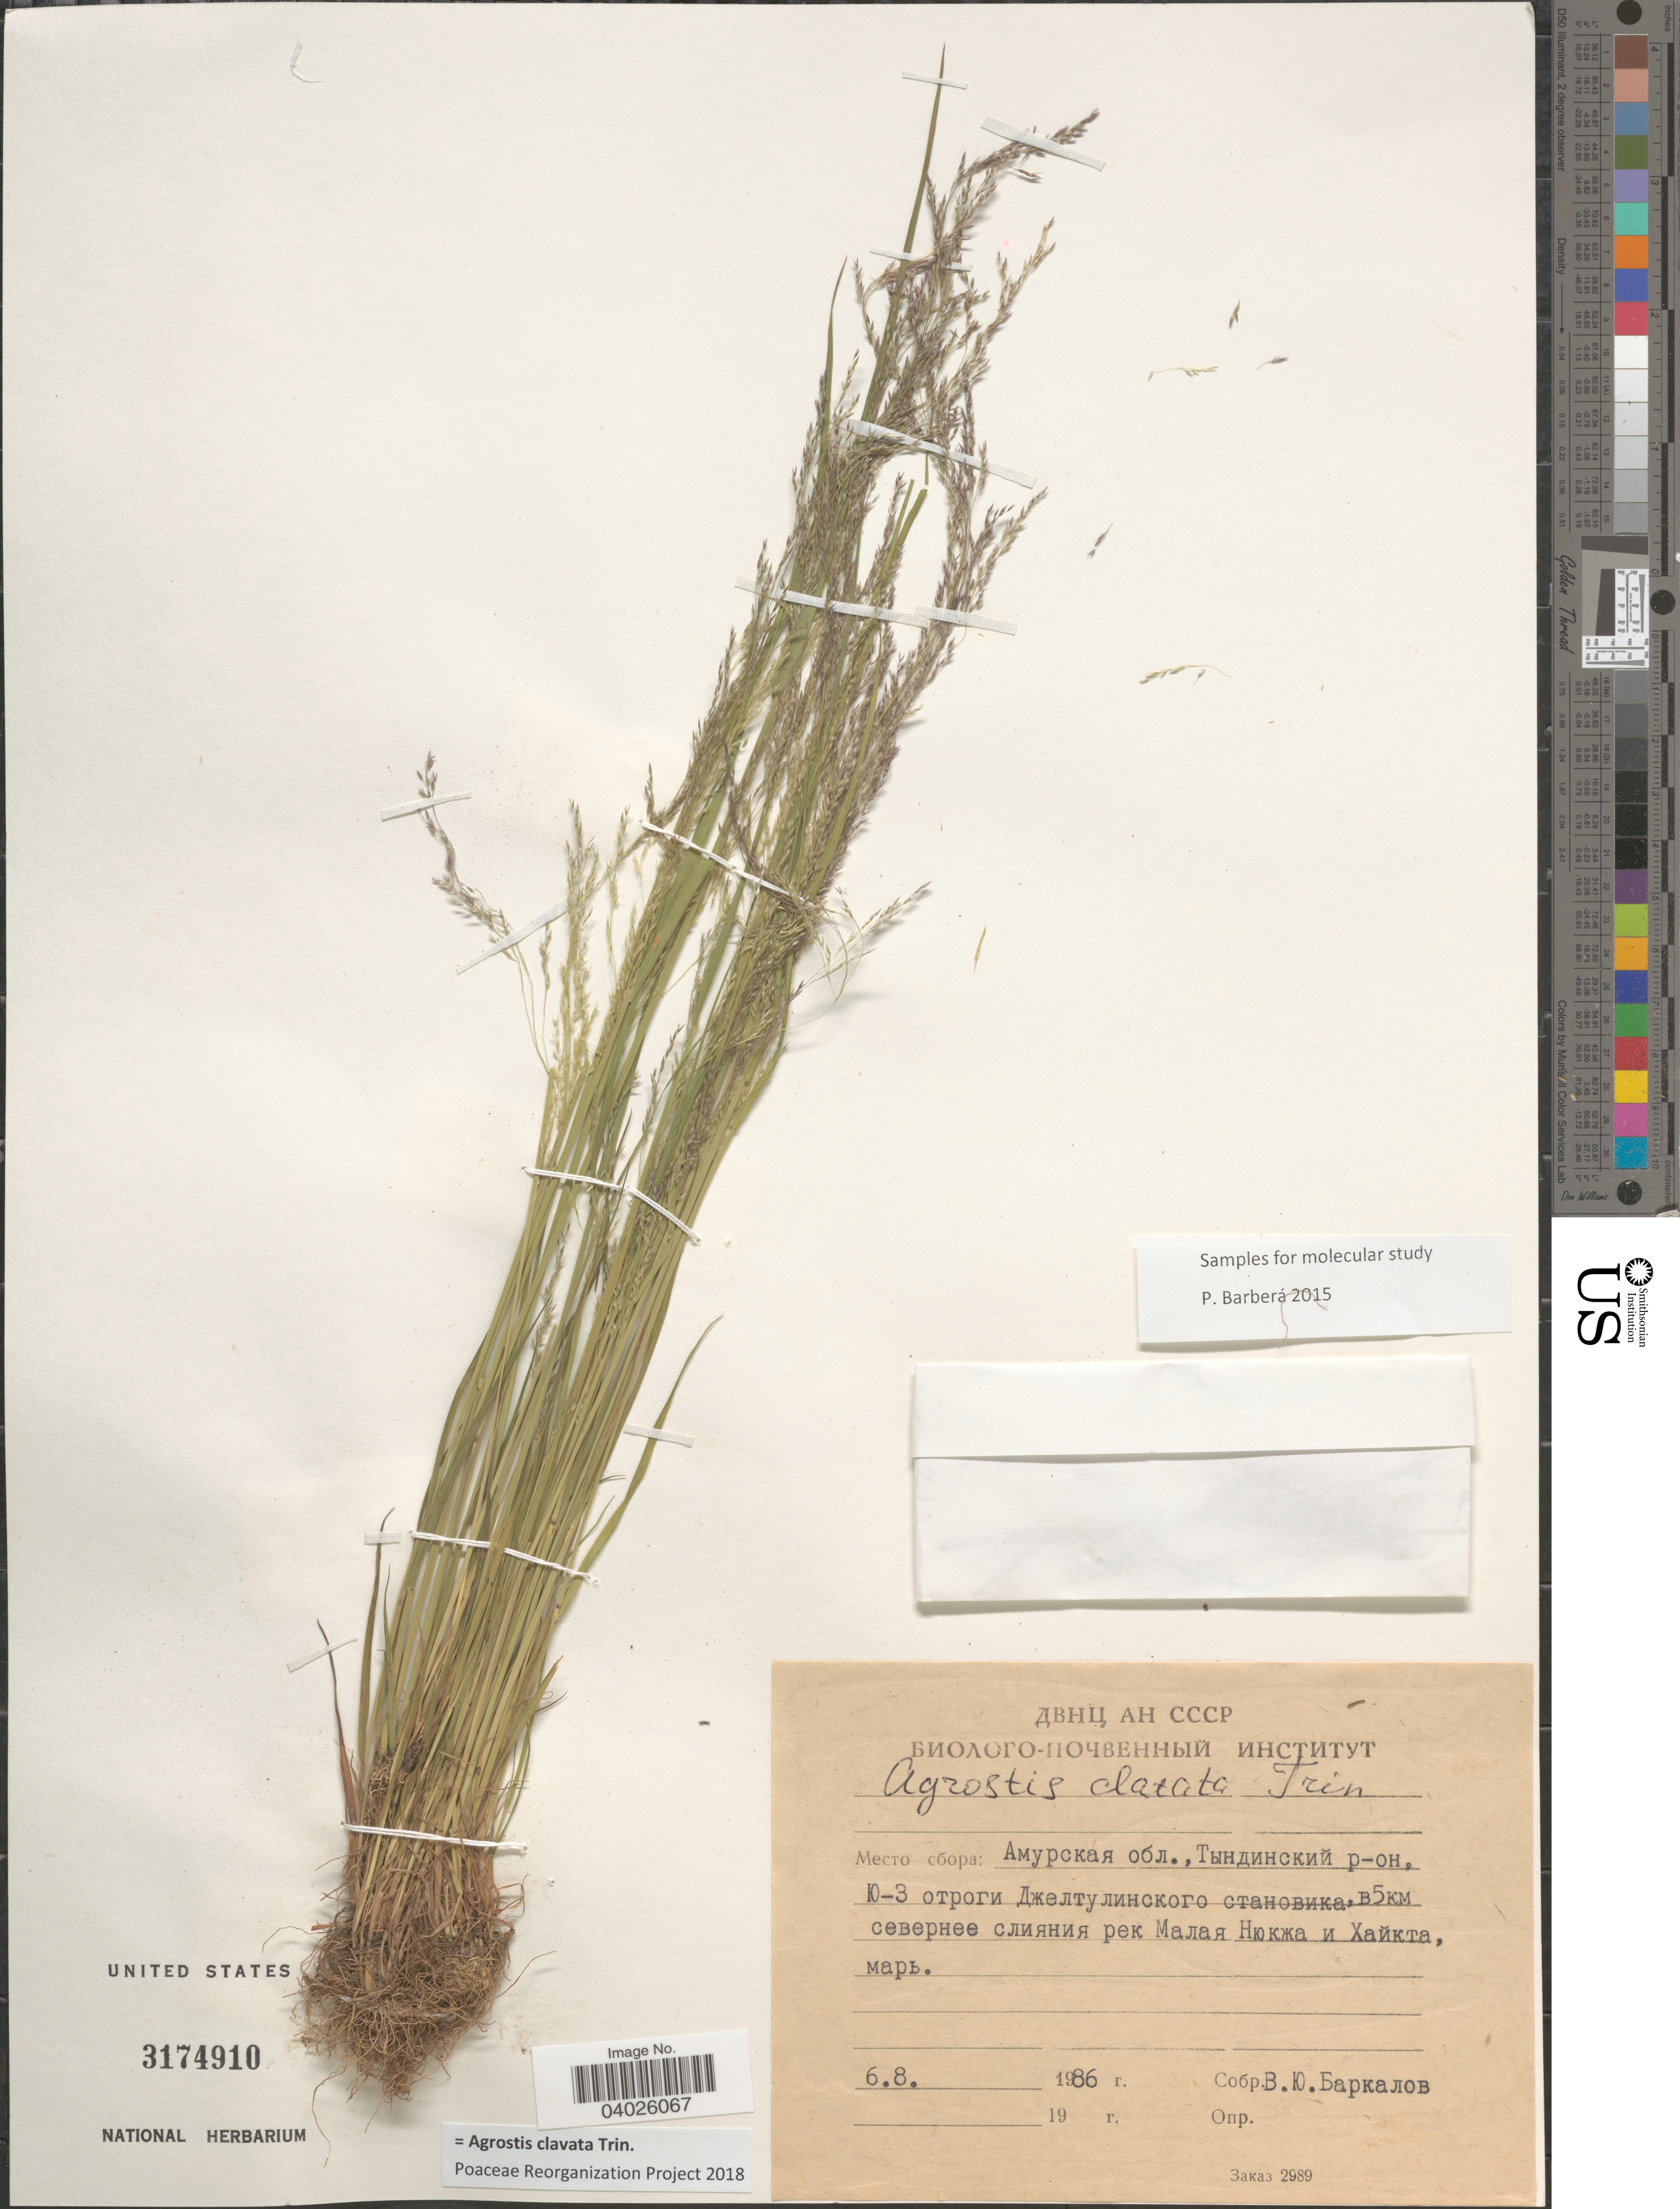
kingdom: Plantae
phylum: Tracheophyta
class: Liliopsida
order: Poales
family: Poaceae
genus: Agrostis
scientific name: Agrostis clavata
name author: Trin.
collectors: V. Barkalov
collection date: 1986-08-06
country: Russian Federation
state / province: Amur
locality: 5 km N of confluence of river Malaya Nyukzha with river Khaykta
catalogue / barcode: US 3174910